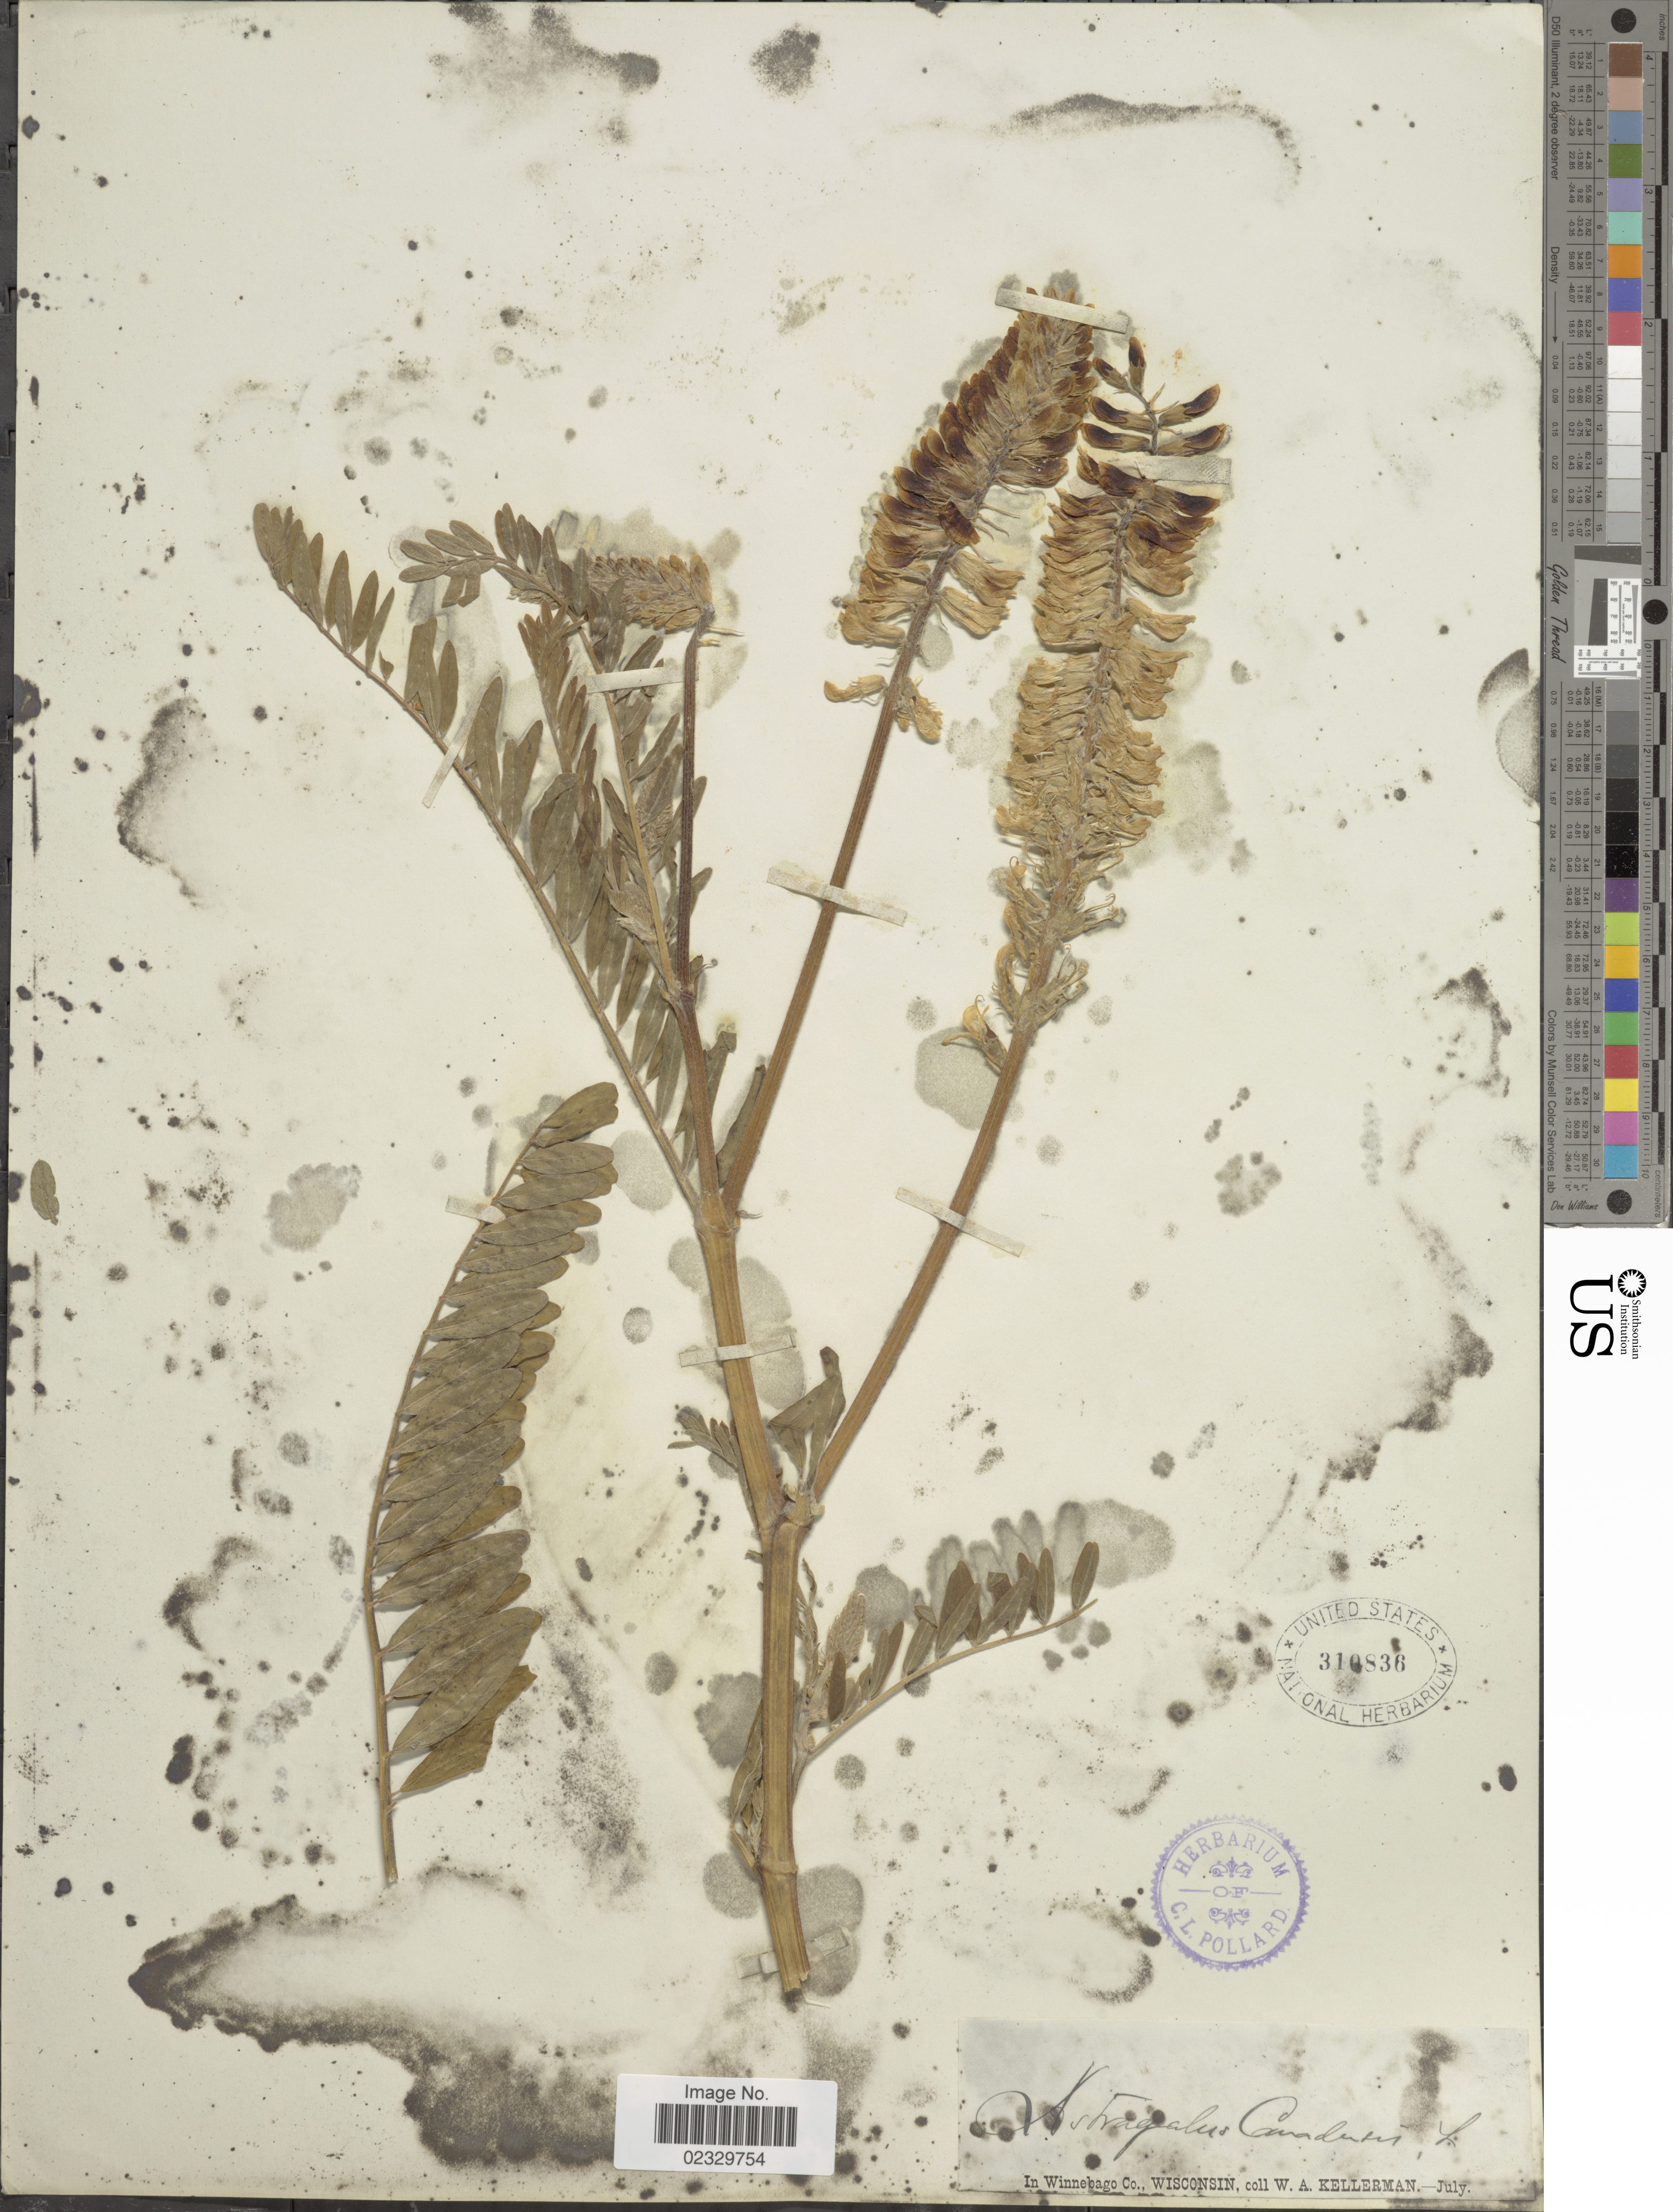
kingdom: Plantae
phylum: Tracheophyta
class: Magnoliopsida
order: Fabales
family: Fabaceae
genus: Astragalus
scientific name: Astragalus canadensis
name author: L.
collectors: W. Kellerman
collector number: s.n,.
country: United States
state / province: Wisconsin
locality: In Winnebago Co.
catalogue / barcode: US 310836